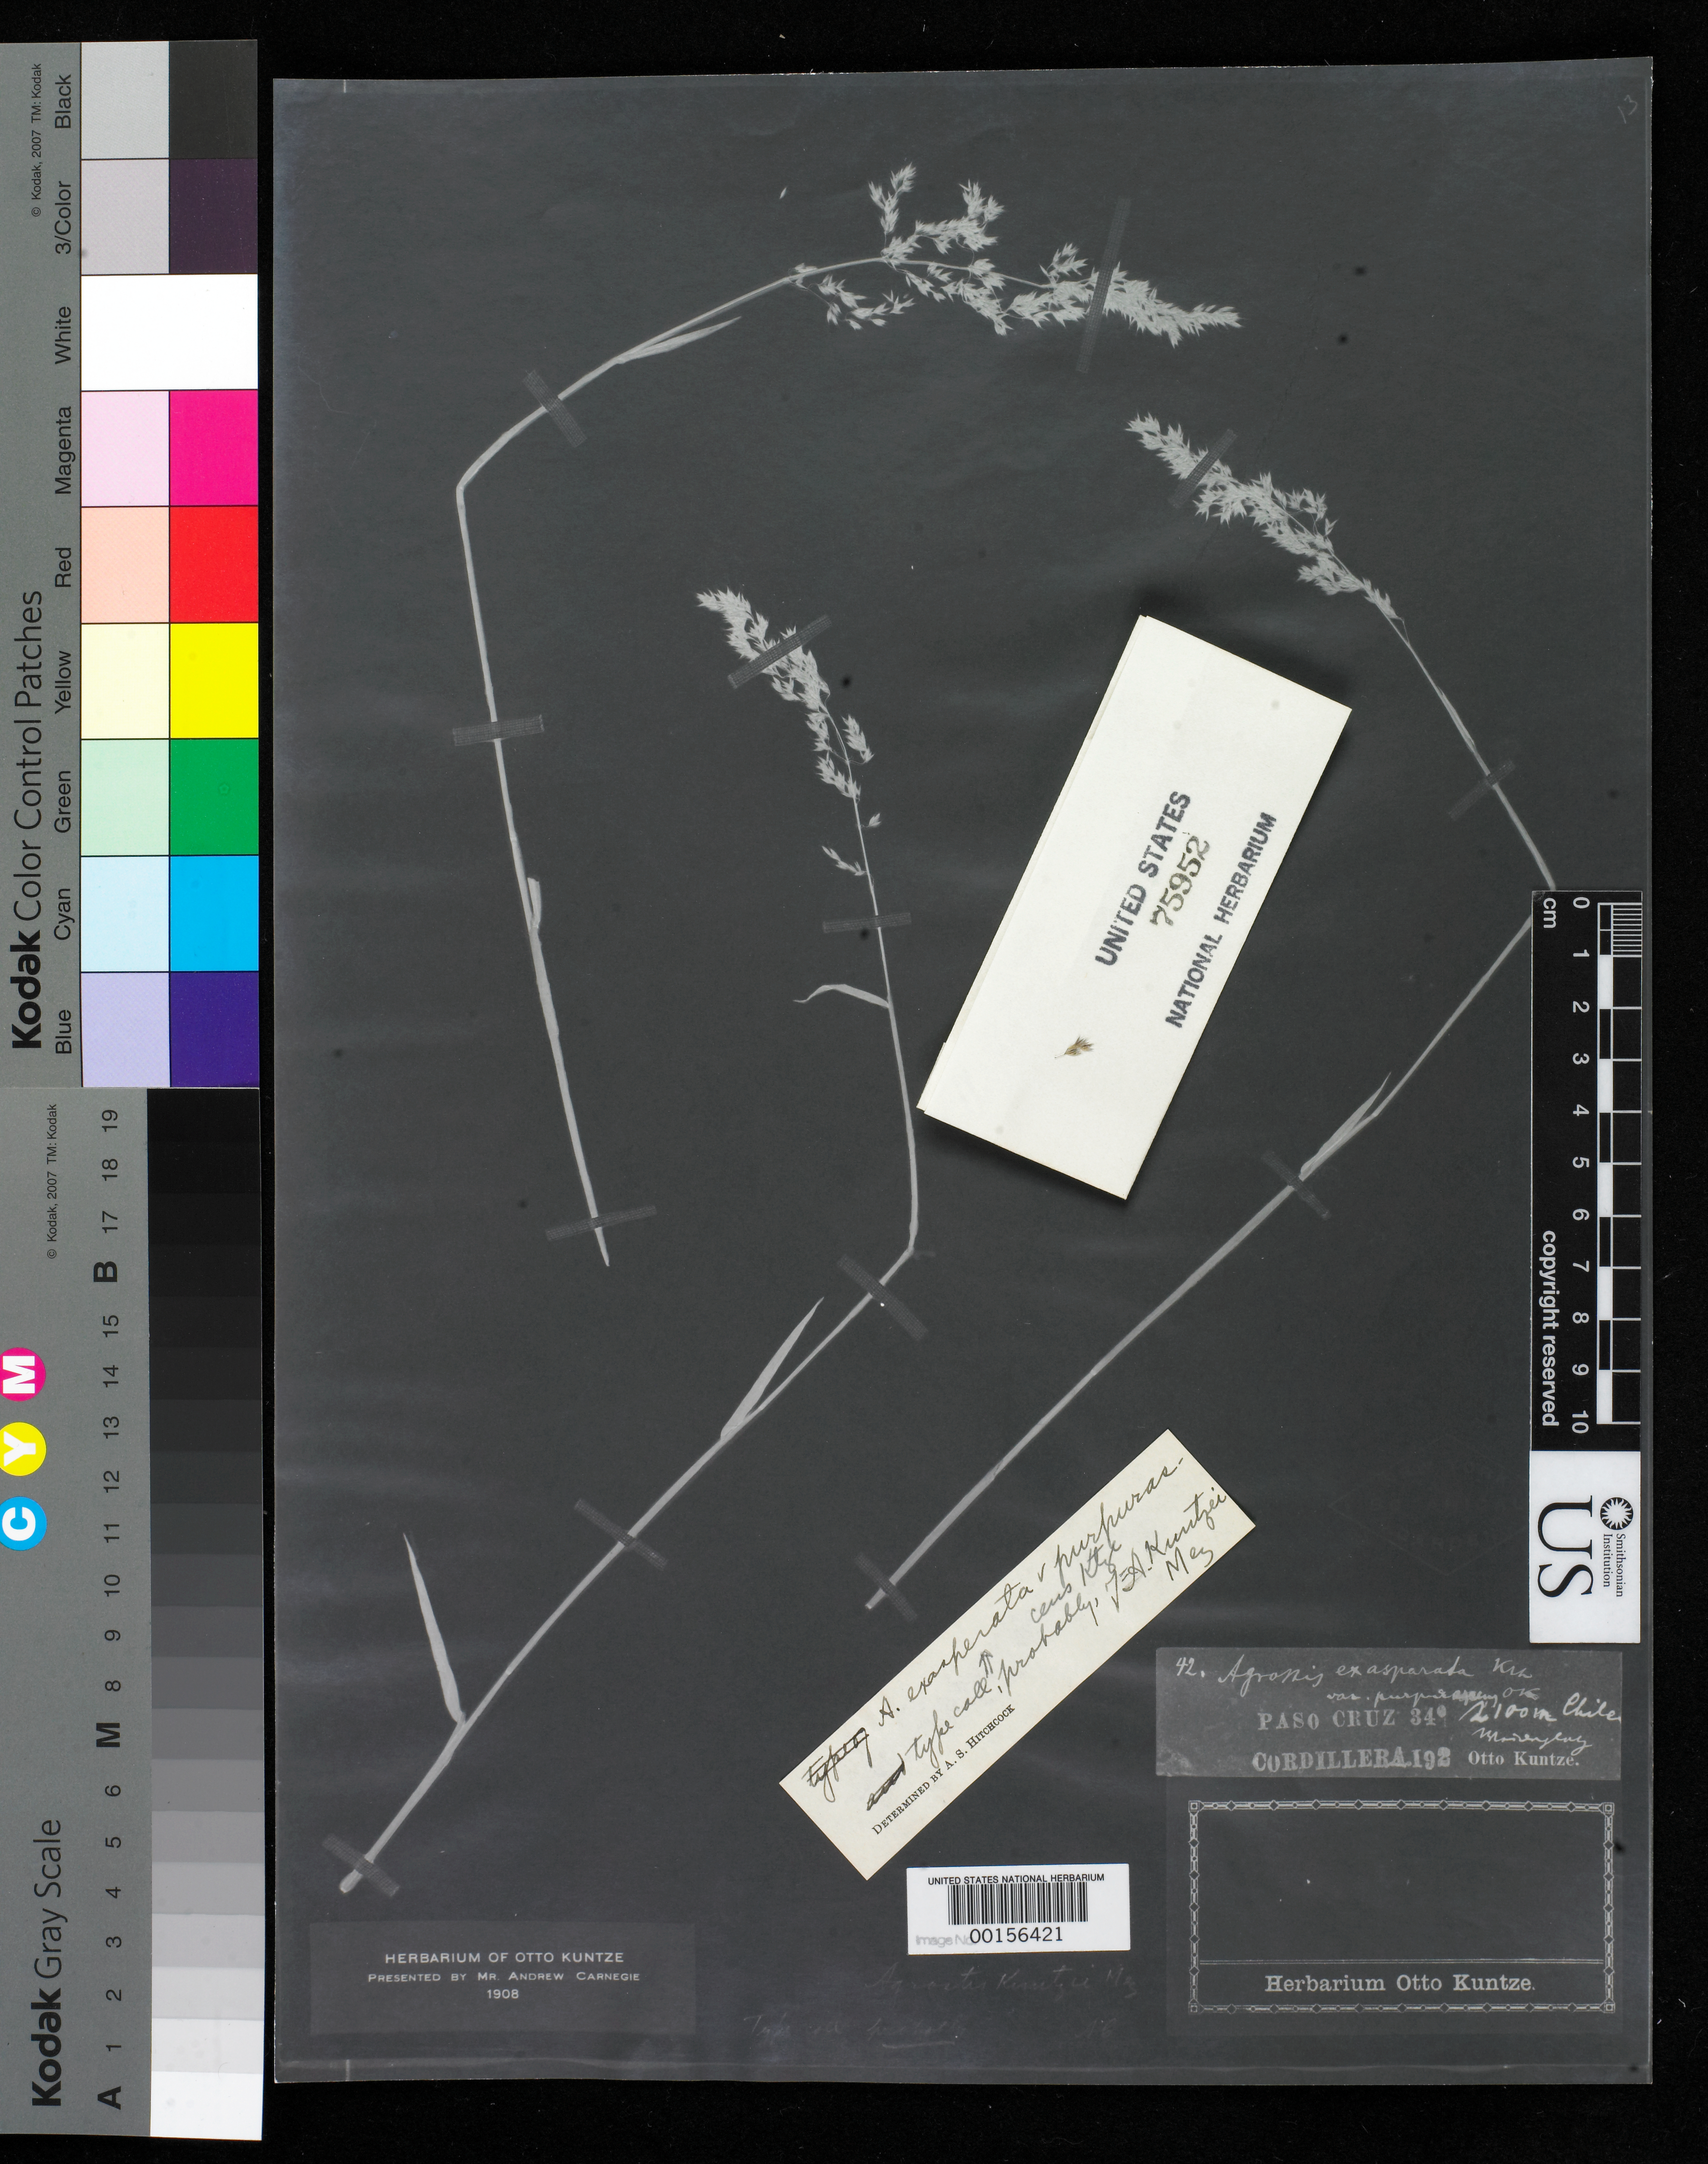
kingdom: Plantae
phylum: Tracheophyta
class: Liliopsida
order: Poales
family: Poaceae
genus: Agrostis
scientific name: Agrostis kuntzei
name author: Mez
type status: Type Collection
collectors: C.E.O. Kuntze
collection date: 1892-01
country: Chile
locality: Paso Cruz.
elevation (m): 2100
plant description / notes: Fragmentary material of "type" specimen of Agrostis exasperata var. purpurascens Kuntze (nom. nud.) ex herb. Otto Kuntze (NYBG). Contains infl. fragment and photo copy of plants.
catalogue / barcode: US 75952